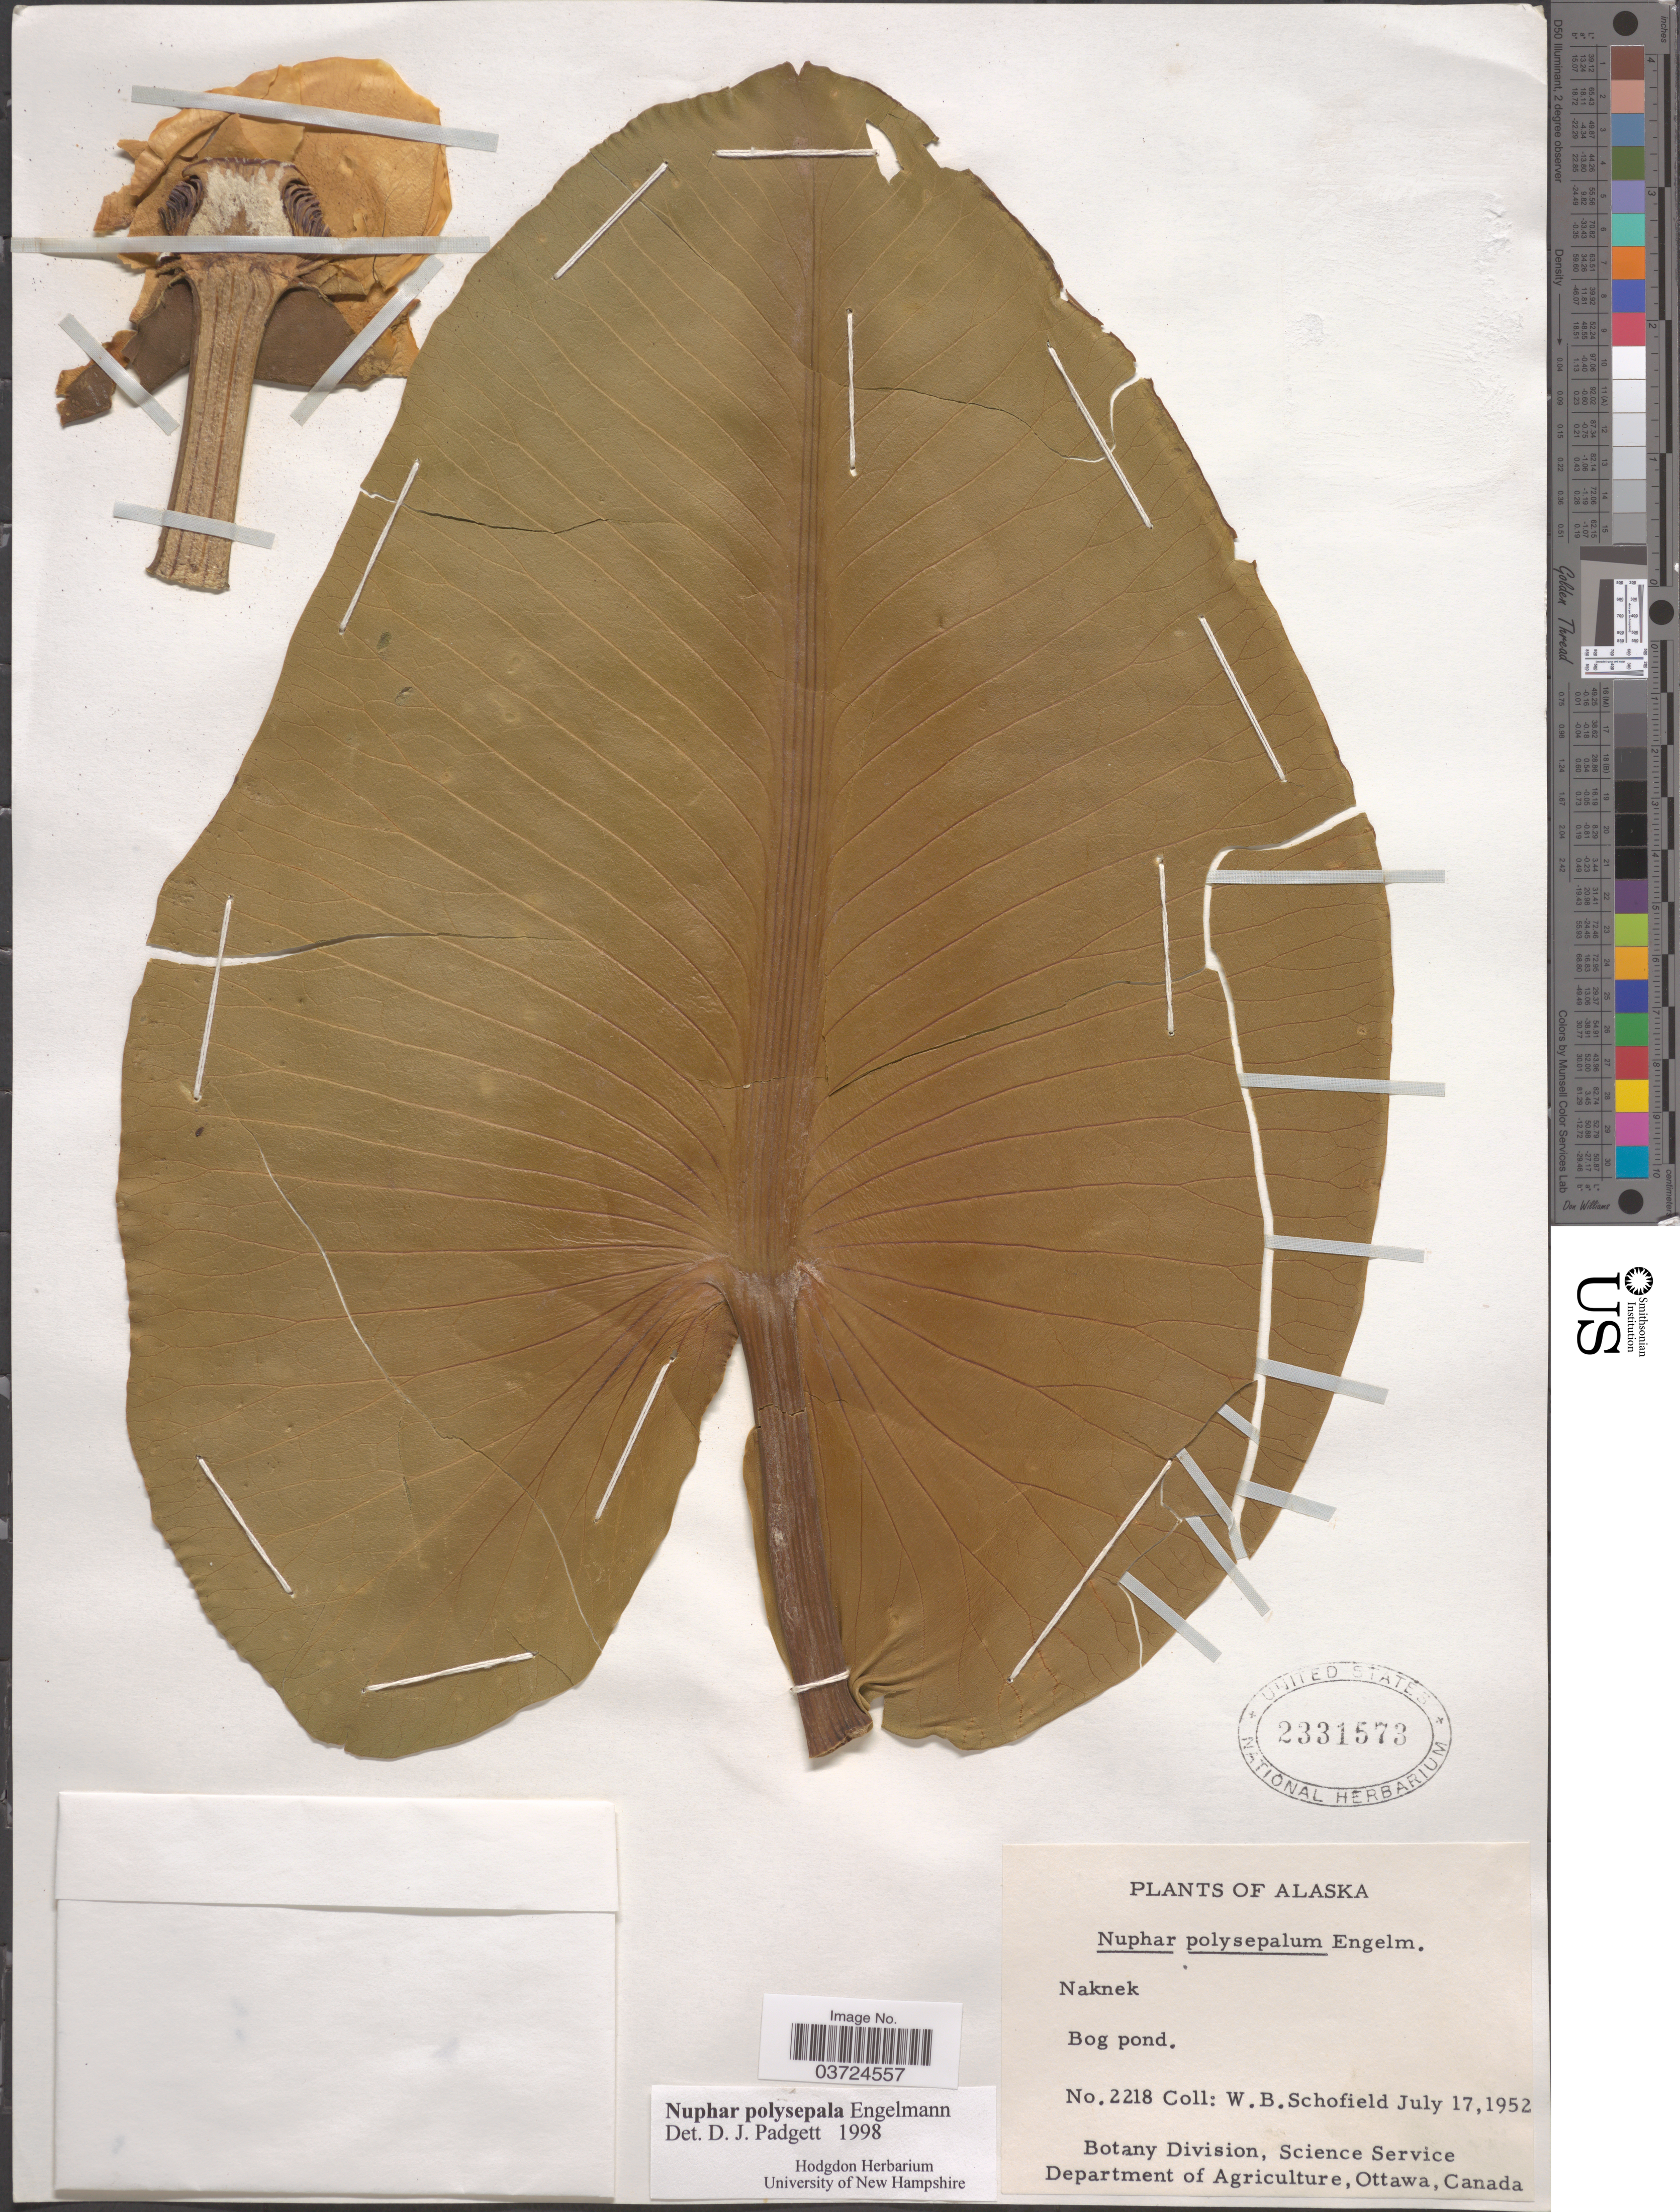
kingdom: Plantae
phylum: Tracheophyta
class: Magnoliopsida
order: Nymphaeales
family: Nymphaeaceae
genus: Nuphar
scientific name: Nuphar polysepala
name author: Englem.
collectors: W. Schofield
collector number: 2218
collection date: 1952-07-17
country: United States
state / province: Alaska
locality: Naknek. Bog pond.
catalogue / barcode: US 2331573